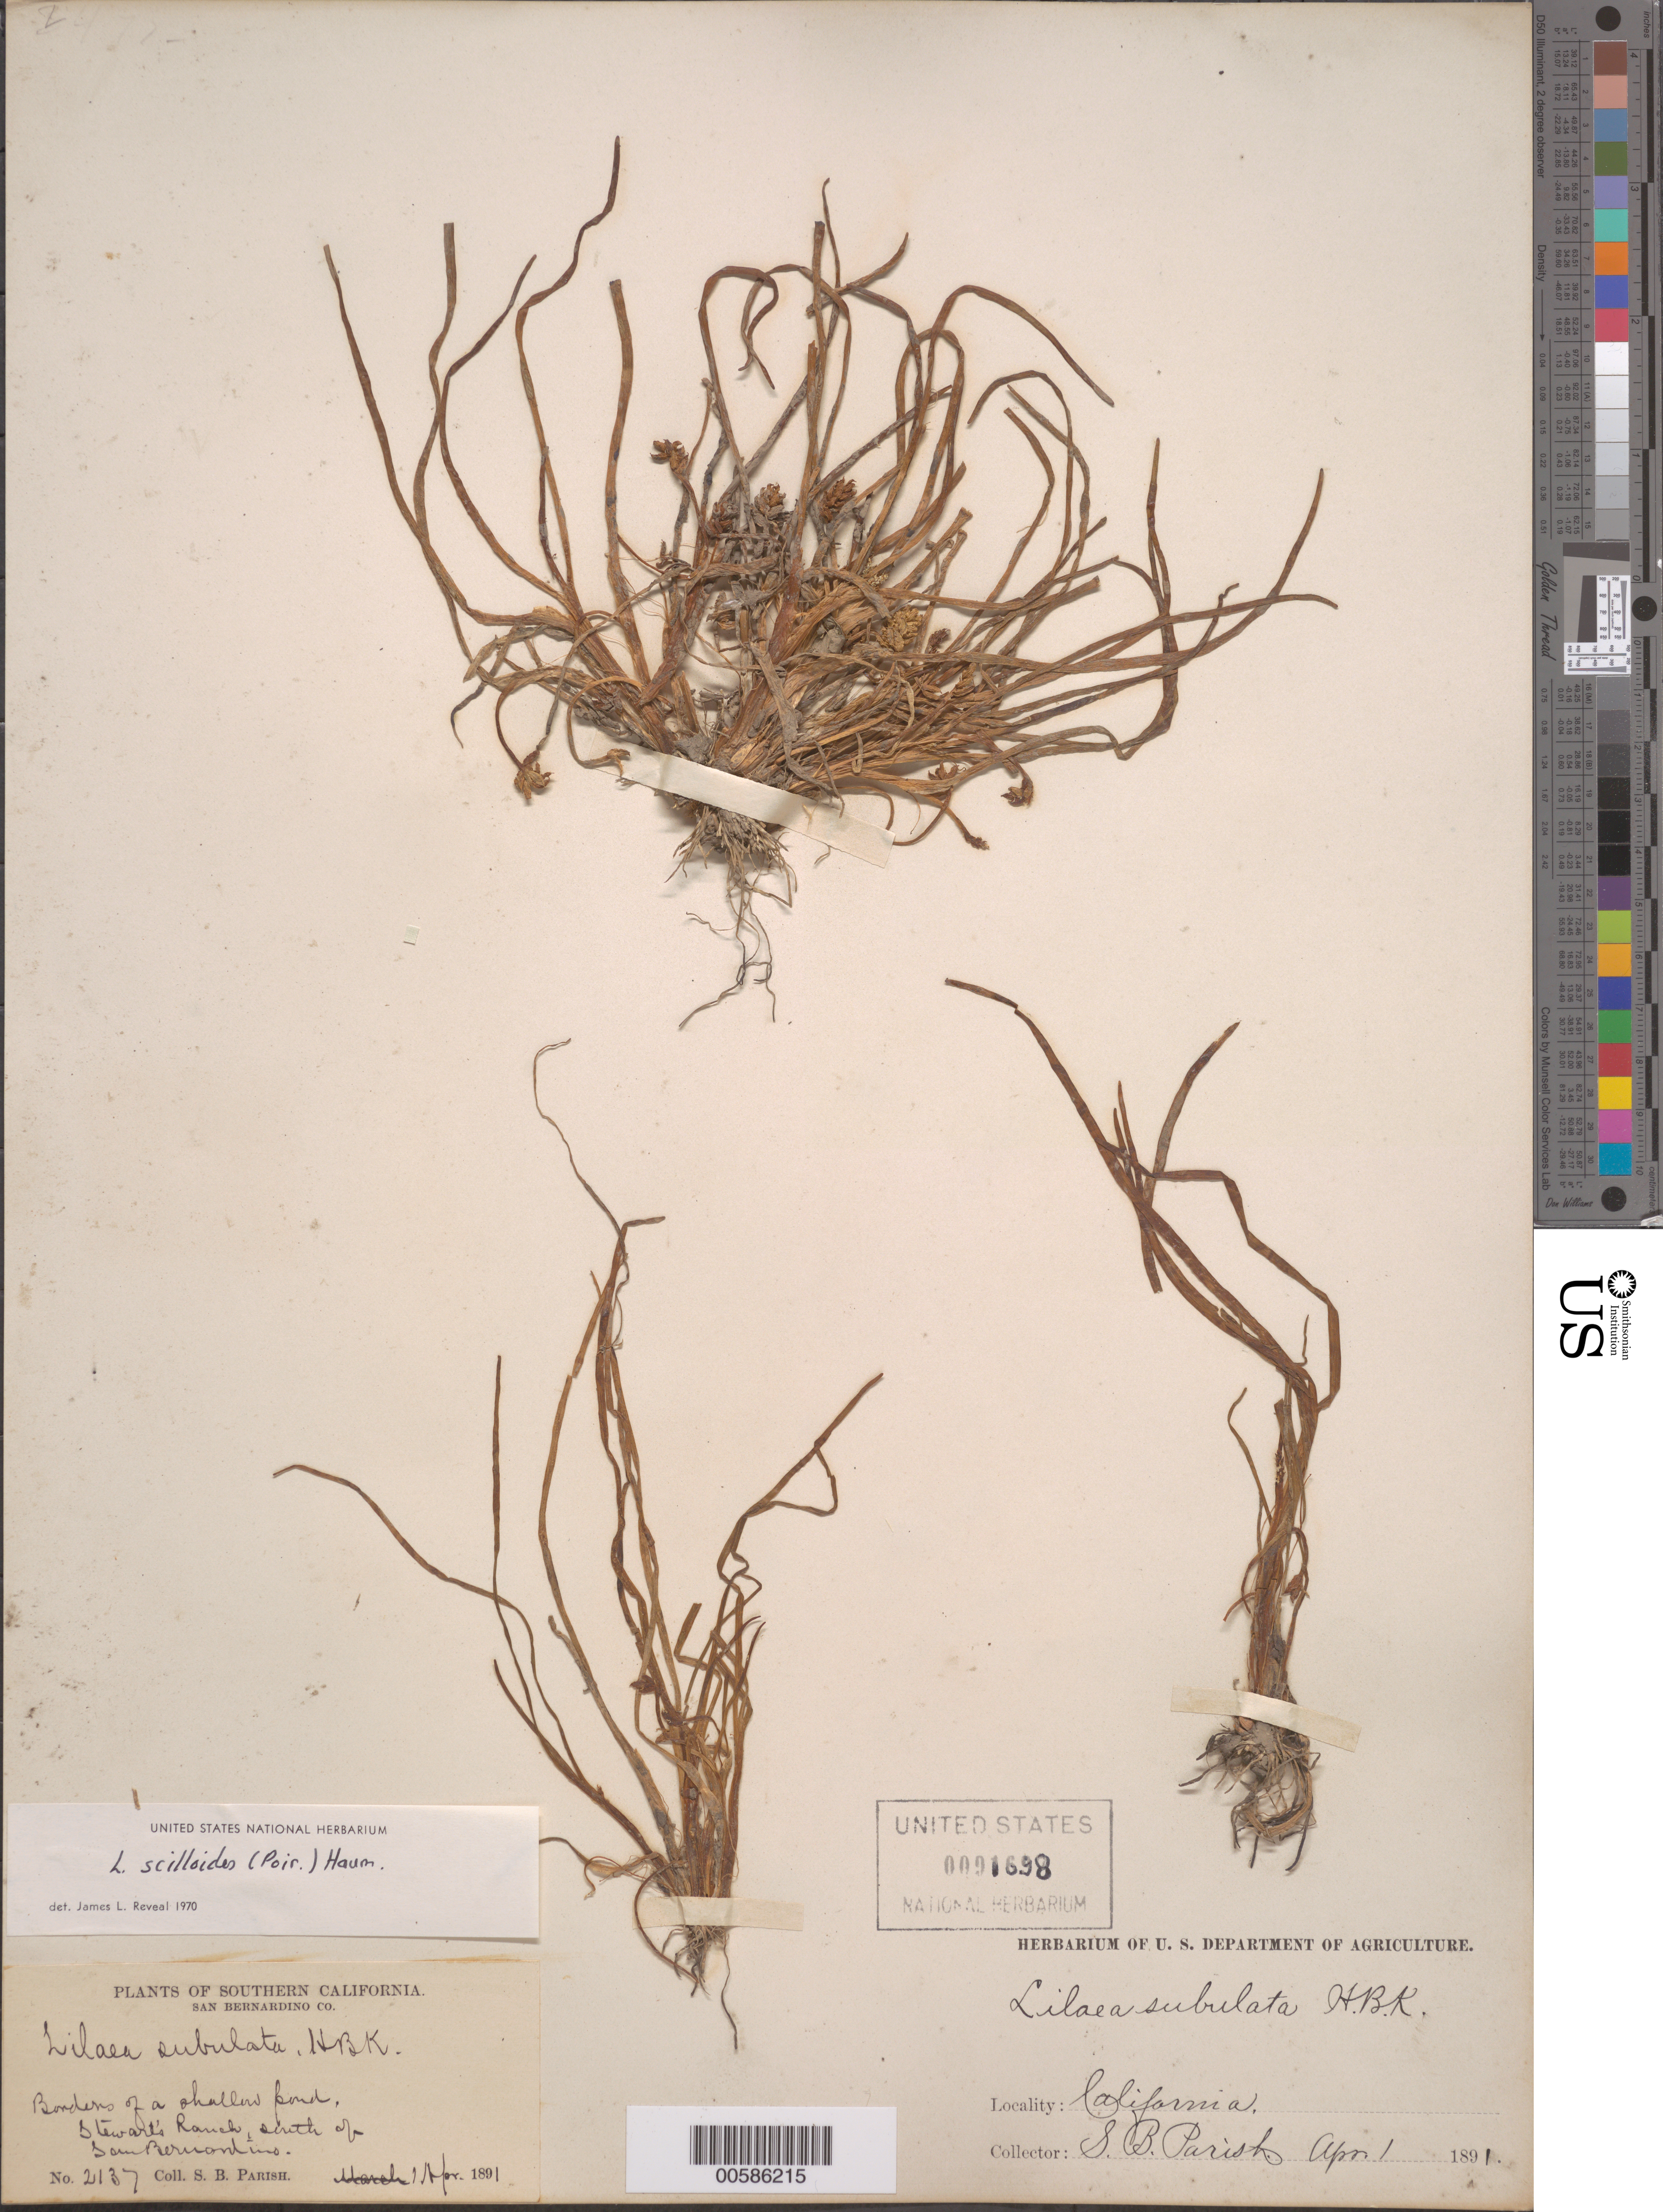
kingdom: Plantae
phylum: Tracheophyta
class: Liliopsida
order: Alismatales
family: Juncaginaceae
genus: Triglochin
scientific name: Triglochin scilloides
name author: (Poir.) Mering & Kadereit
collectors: S. B. Parish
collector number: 2137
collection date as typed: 11 Mar 1891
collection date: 1891-03-11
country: United States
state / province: California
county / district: San Bernardino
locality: Stewart's Ranch, S of San Bernardino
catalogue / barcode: US 91698